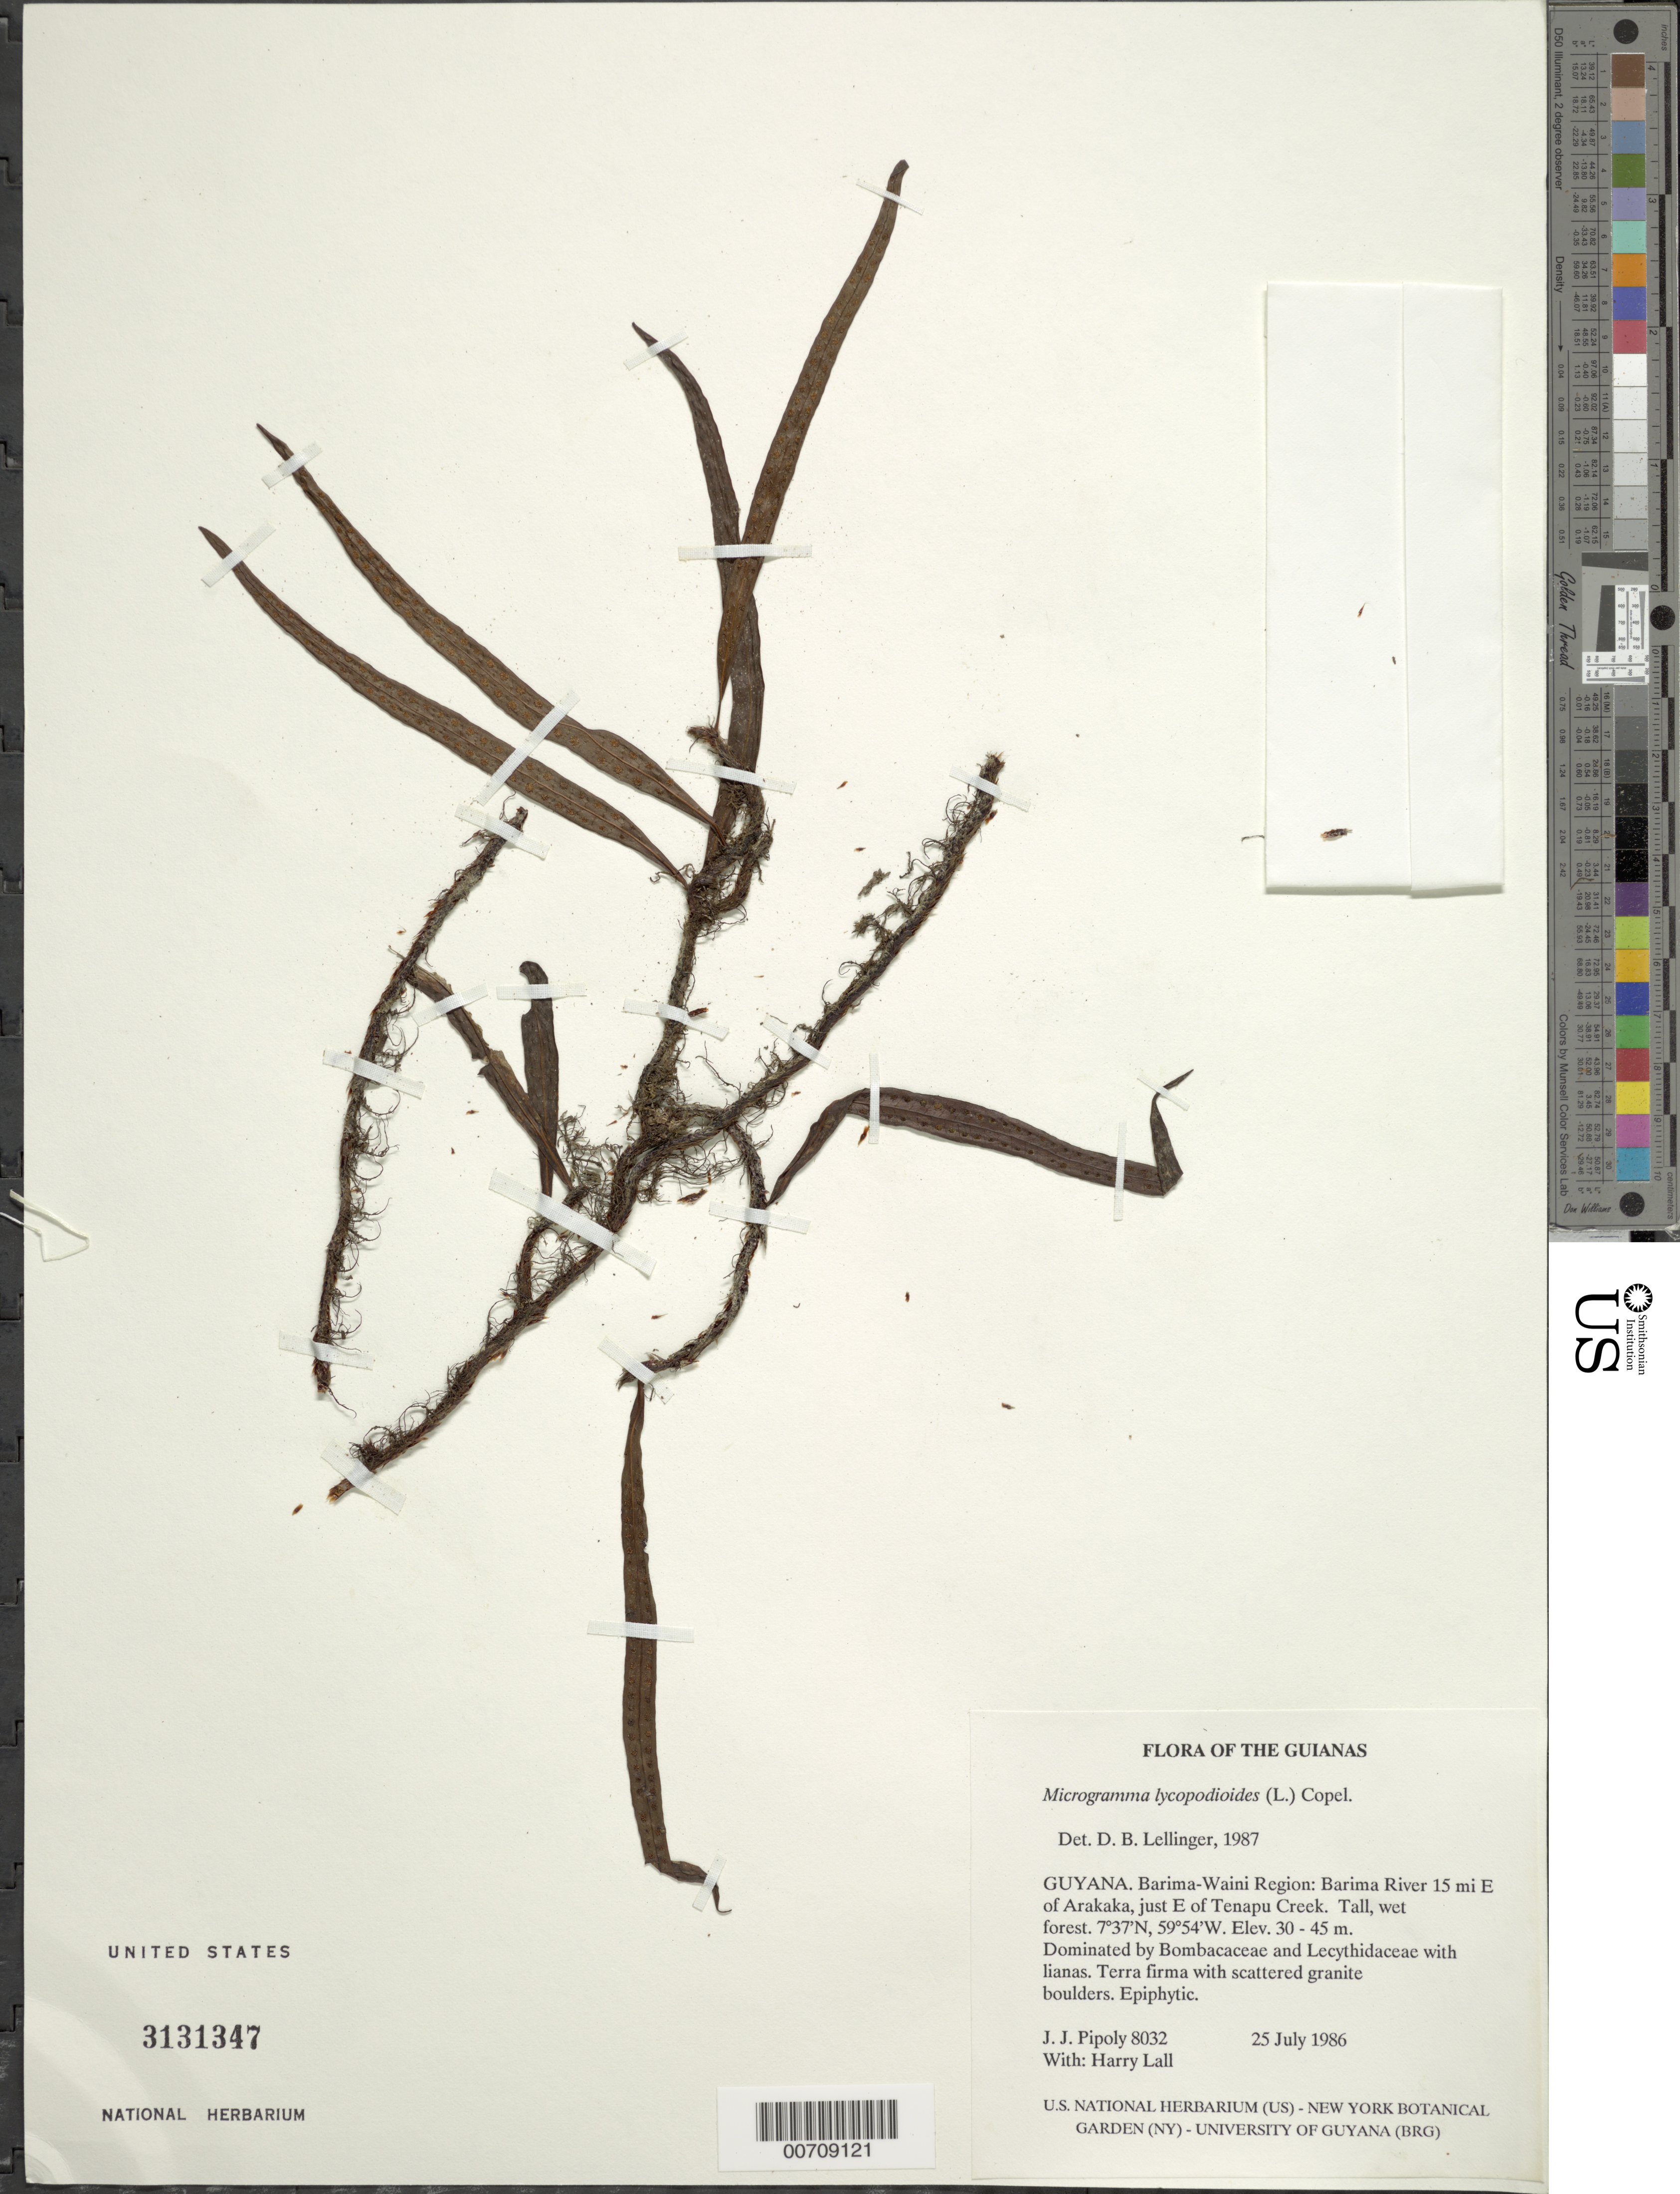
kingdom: Plantae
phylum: Tracheophyta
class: Polypodiopsida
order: Polypodiales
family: Polypodiaceae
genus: Microgramma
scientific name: Microgramma lycopodioides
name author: (L.) Copel.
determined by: Lellinger, David B., (BOT), Smithsonian Institution - National Museum of Natural History (UNITED STATES)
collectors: J. J. Pipoly & H. Lall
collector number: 8032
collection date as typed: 25 July 1986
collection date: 1986-07-25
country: Guyana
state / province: Barima-Waini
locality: Barima River 15 mi E of Arakaka, just E of Tenapu Creek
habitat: Tall, wet forest dominated by Bombacaceae and Lecythidaceae with lianas. Terra firma with scattered granite boulders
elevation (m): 30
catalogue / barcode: US 3131347